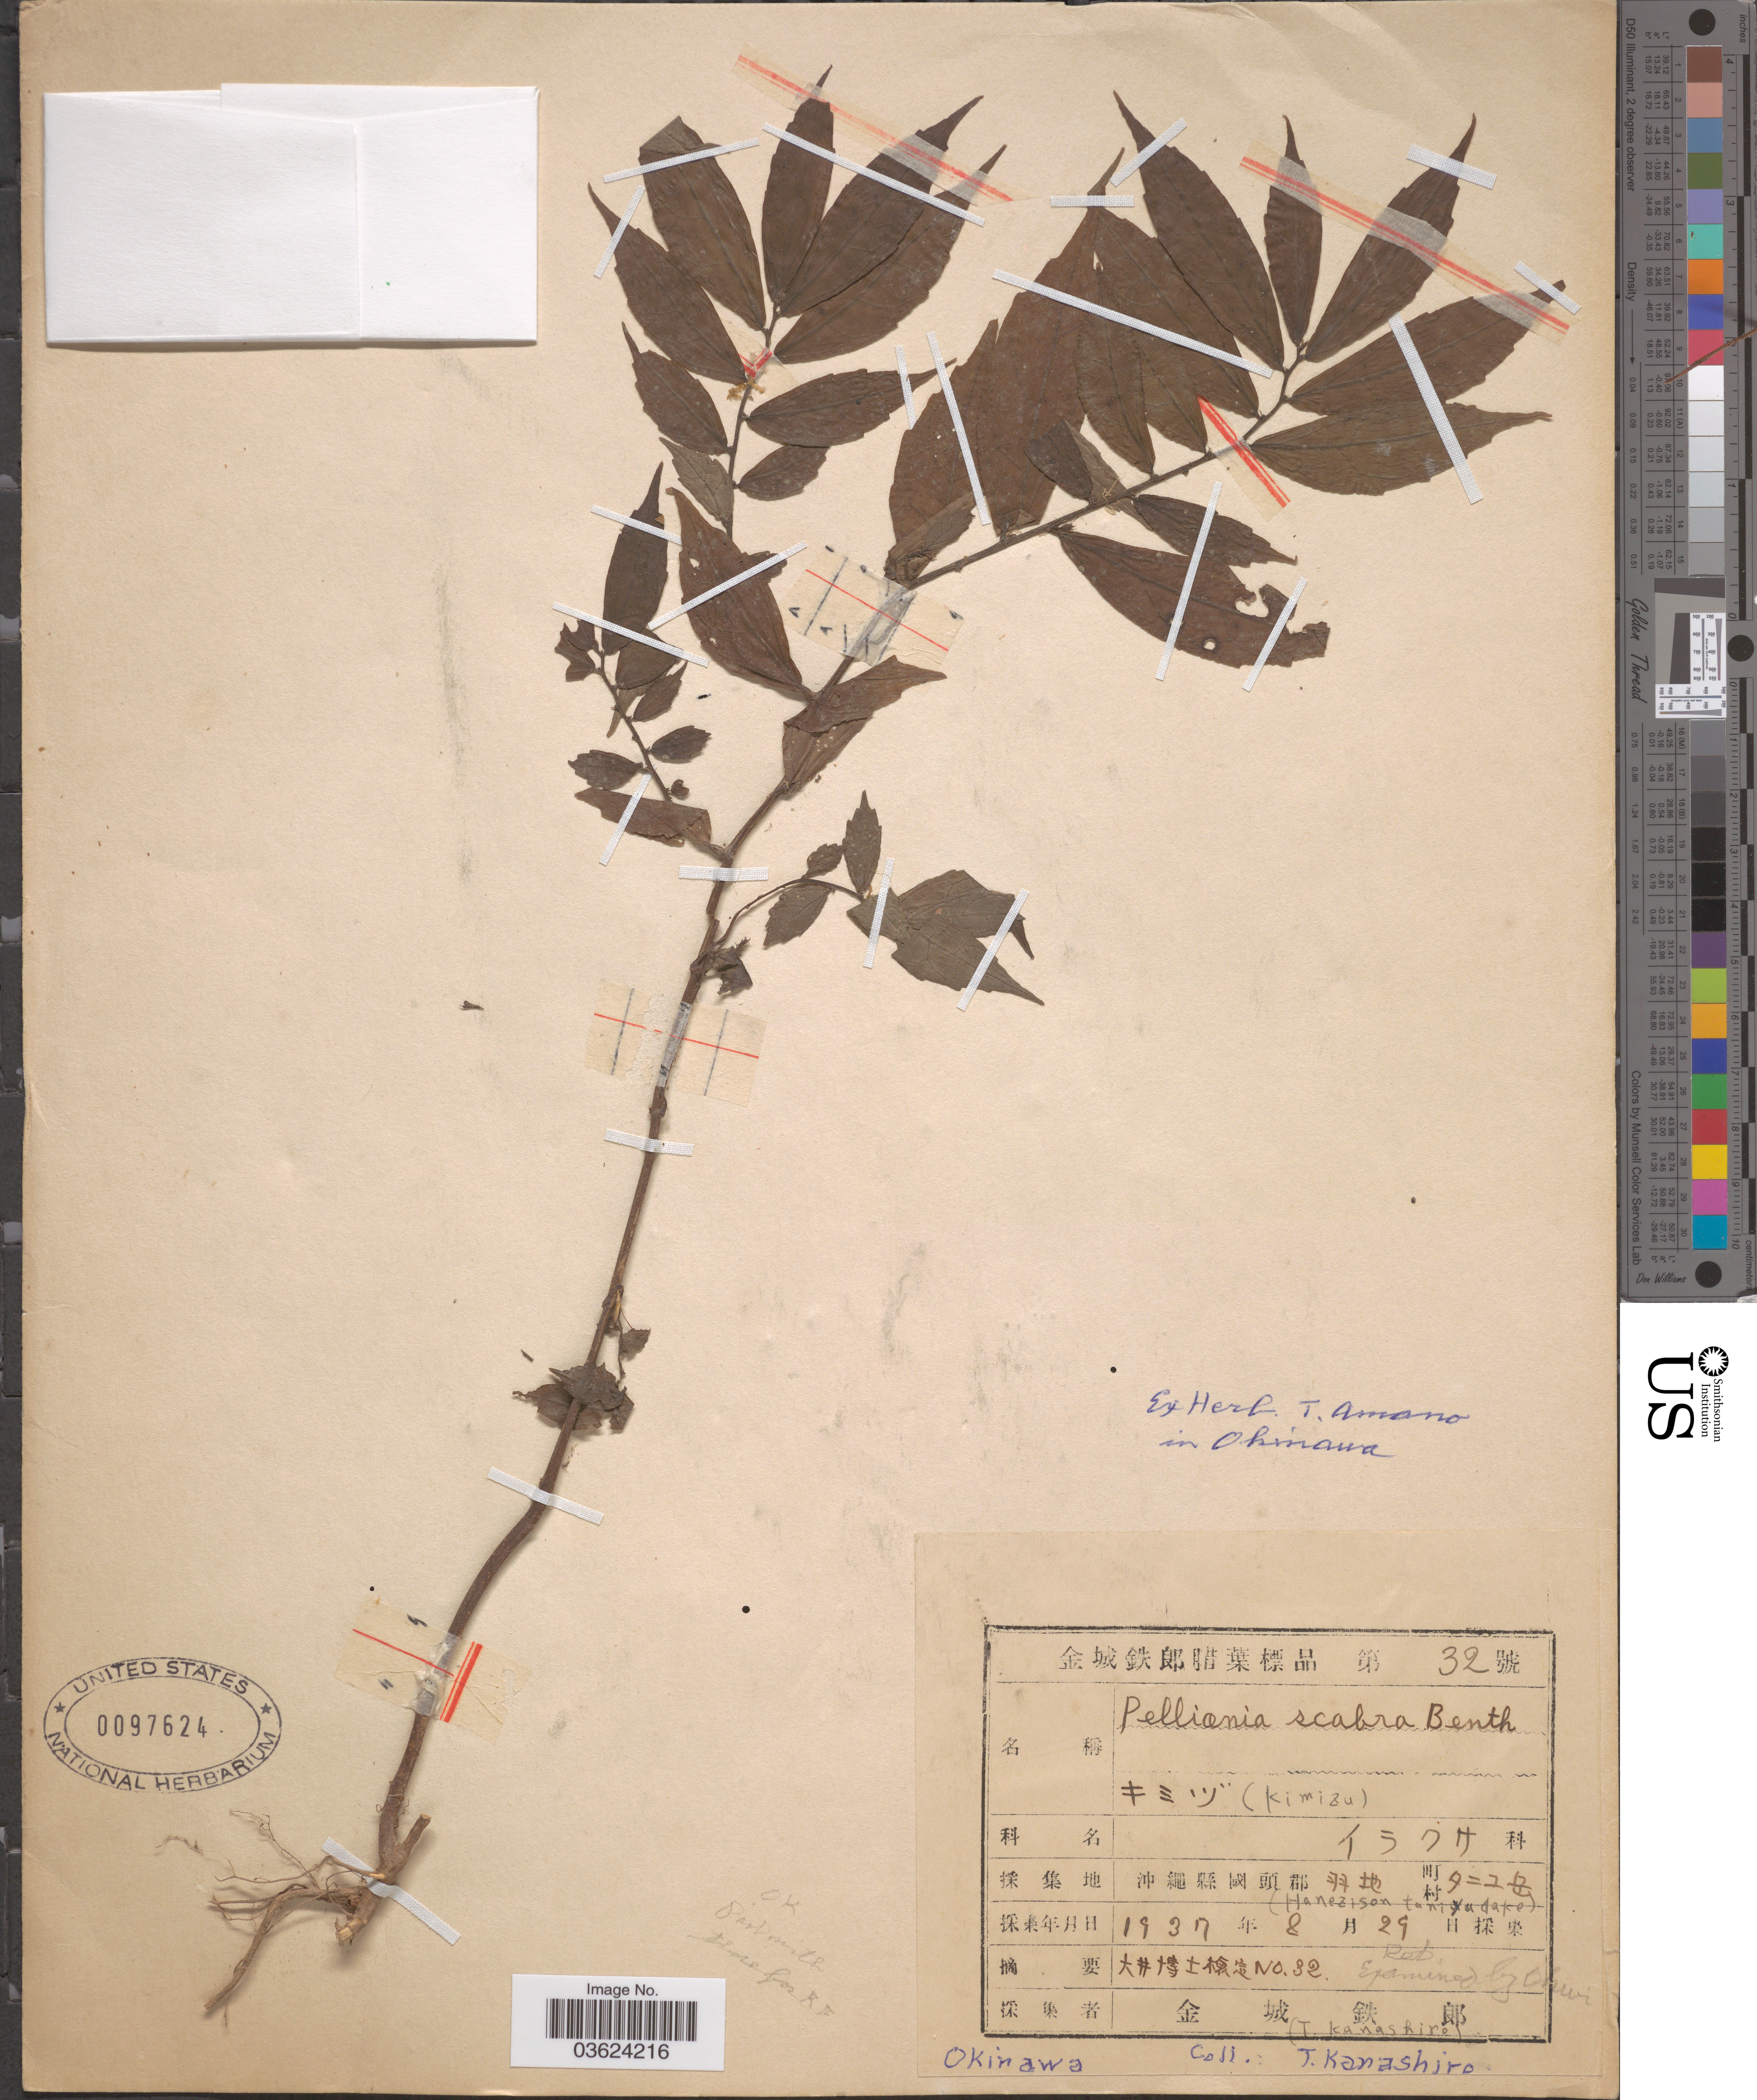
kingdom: Plantae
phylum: Tracheophyta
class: Magnoliopsida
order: Rosales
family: Urticaceae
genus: Pellionia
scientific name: Pellionia scabra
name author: Benth.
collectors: T. Kanashiro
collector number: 32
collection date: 1937-08-29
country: Japan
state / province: Okinawa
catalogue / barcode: US 97624